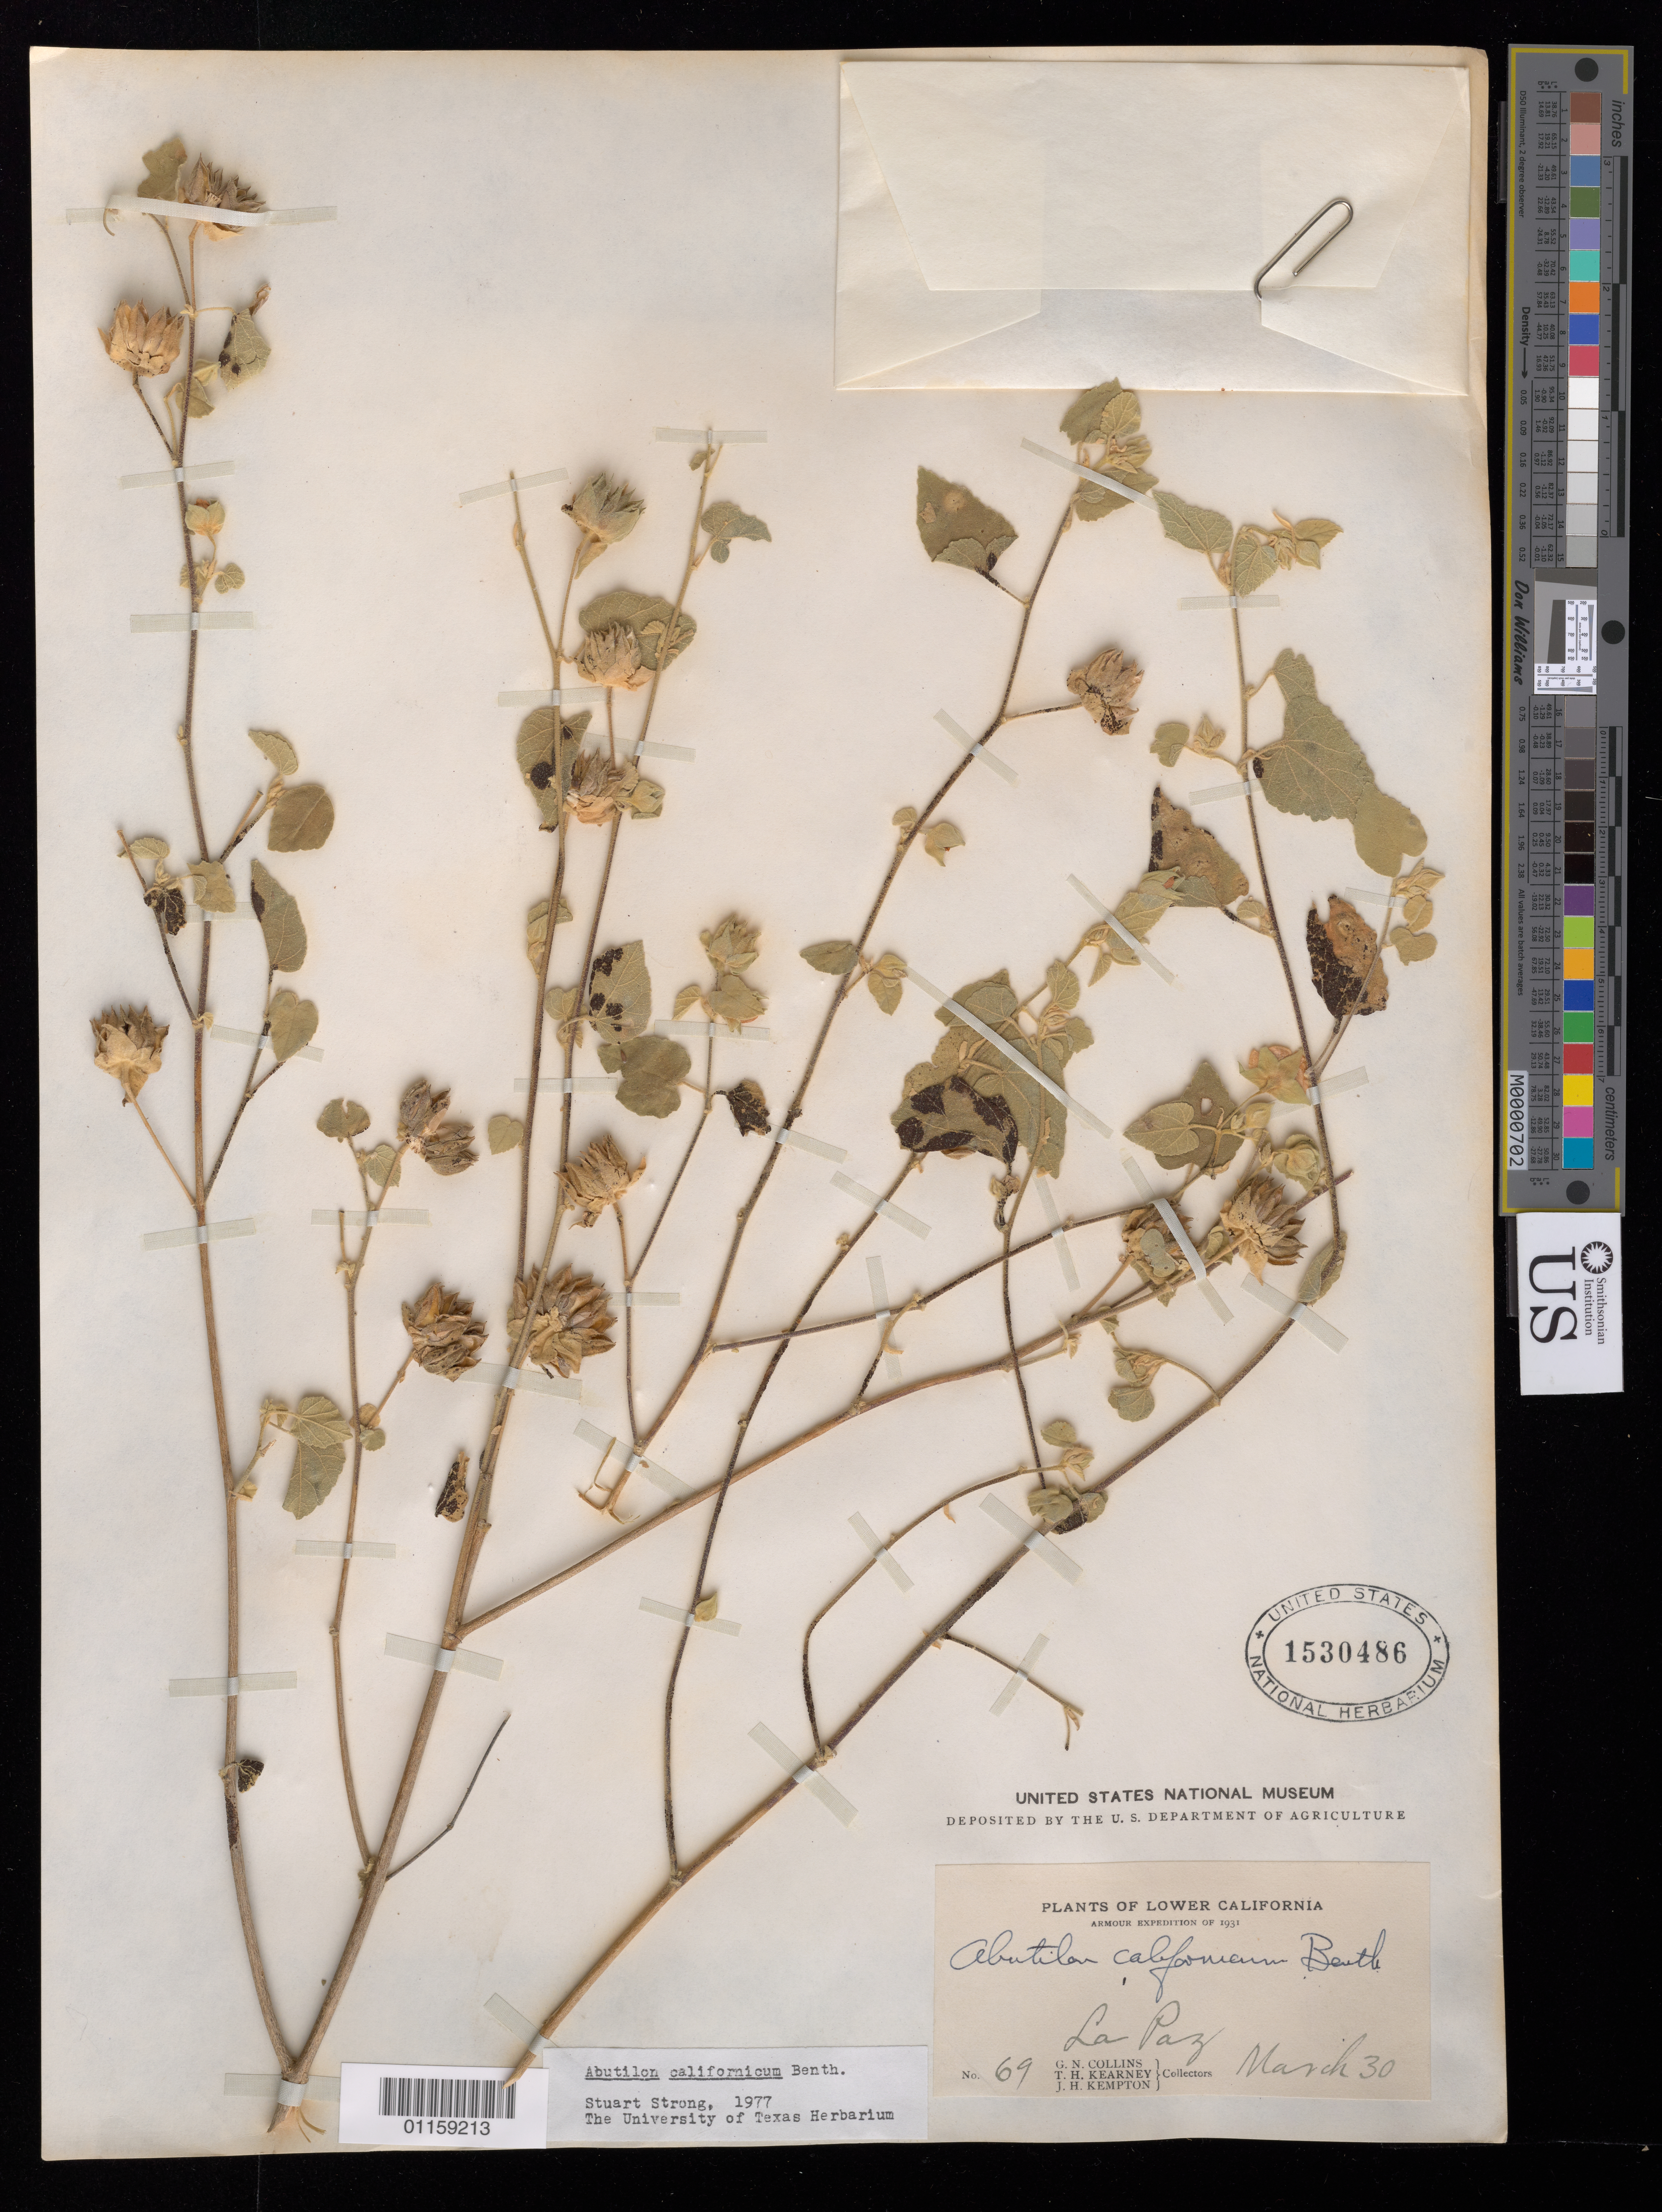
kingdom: Plantae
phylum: Tracheophyta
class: Magnoliopsida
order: Malvales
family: Malvaceae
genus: Abutilon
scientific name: Abutilon californicum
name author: Benth.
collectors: G. N. Collins, T. H. Kearney & J. H. Kempton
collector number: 69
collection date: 1931-03-30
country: Mexico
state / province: Baja California Sur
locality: La Paz.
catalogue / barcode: US 1530486